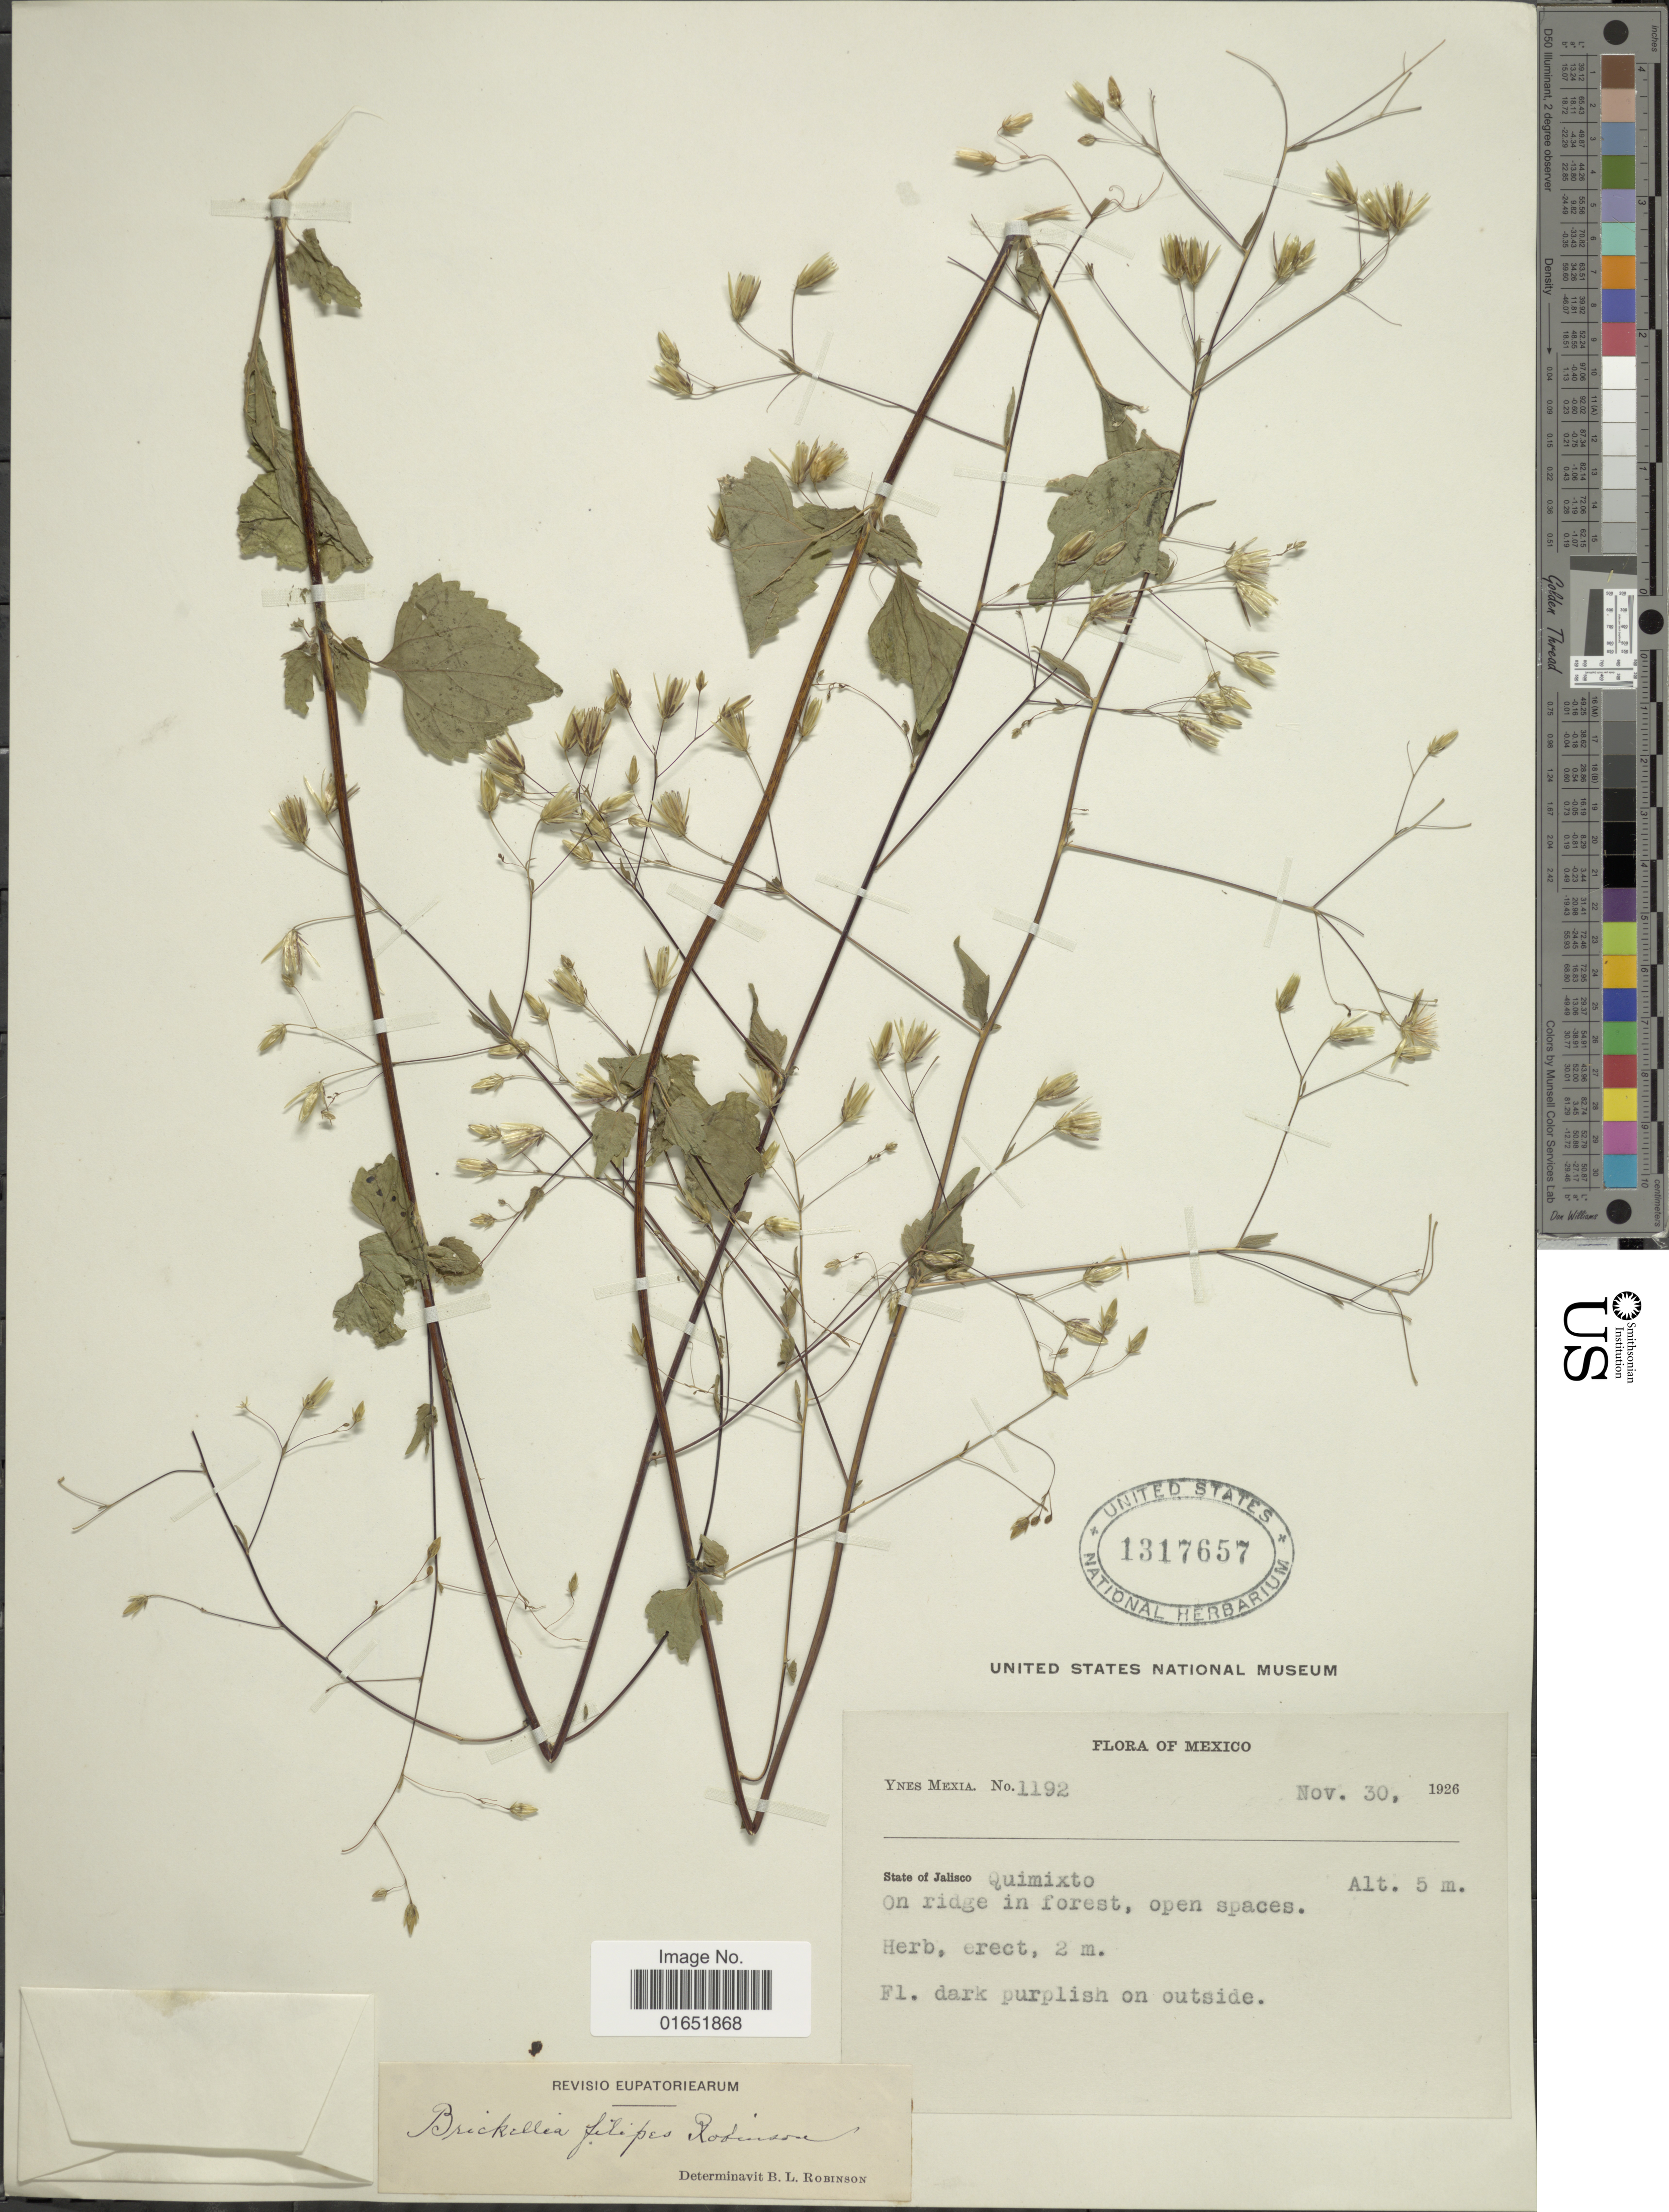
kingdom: Plantae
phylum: Tracheophyta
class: Magnoliopsida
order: Asterales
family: Asteraceae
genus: Brickellia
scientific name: Brickellia filipes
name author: B.L. Rob.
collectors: Y. Mexia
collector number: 1192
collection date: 1926-11-30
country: Mexico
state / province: Jalisco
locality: Quimixto, On ridge in forest, open spaces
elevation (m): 5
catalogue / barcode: US 1317657